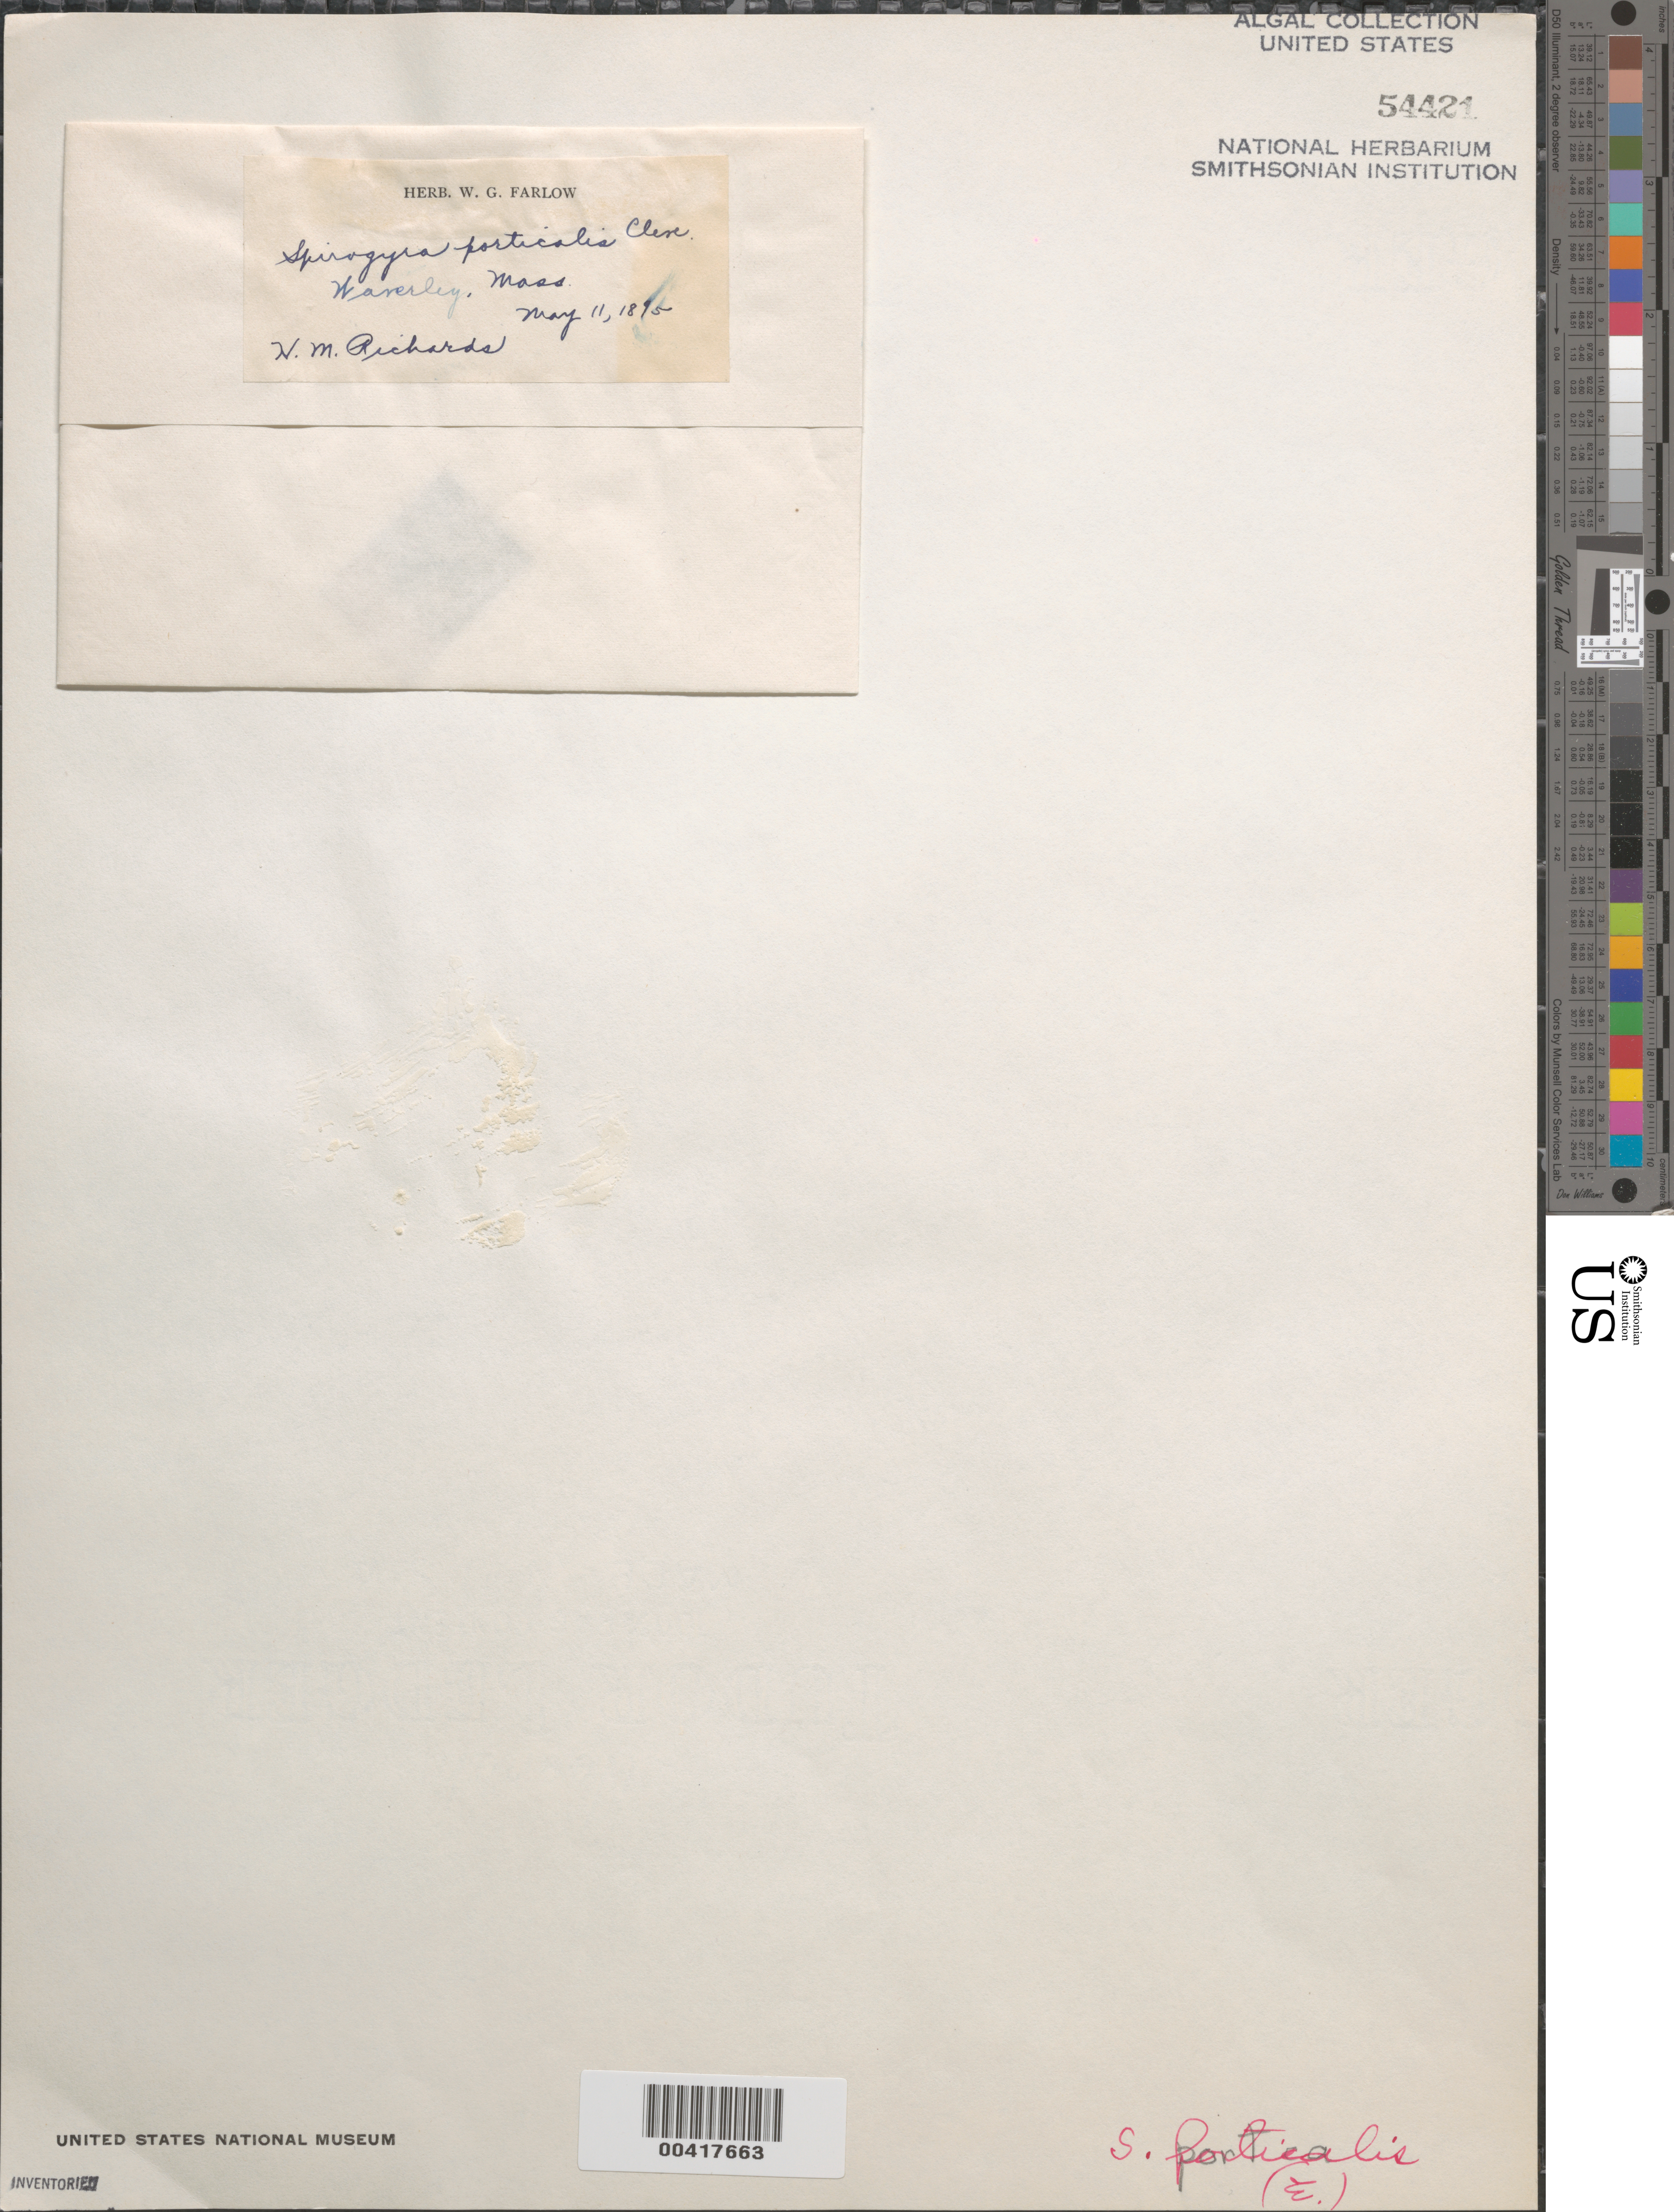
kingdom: Plantae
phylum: Charophyta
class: Zygnematophyceae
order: Zygnematales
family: Zygnemataceae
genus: Spirogyra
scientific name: Spirogyra porticalis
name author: (O.F. Muell.) Dumort.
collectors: H. Richards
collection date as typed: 11 May 1895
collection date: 1895-05-11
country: United States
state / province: Massachusetts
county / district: Middlesex County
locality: Waverley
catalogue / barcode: US 54421